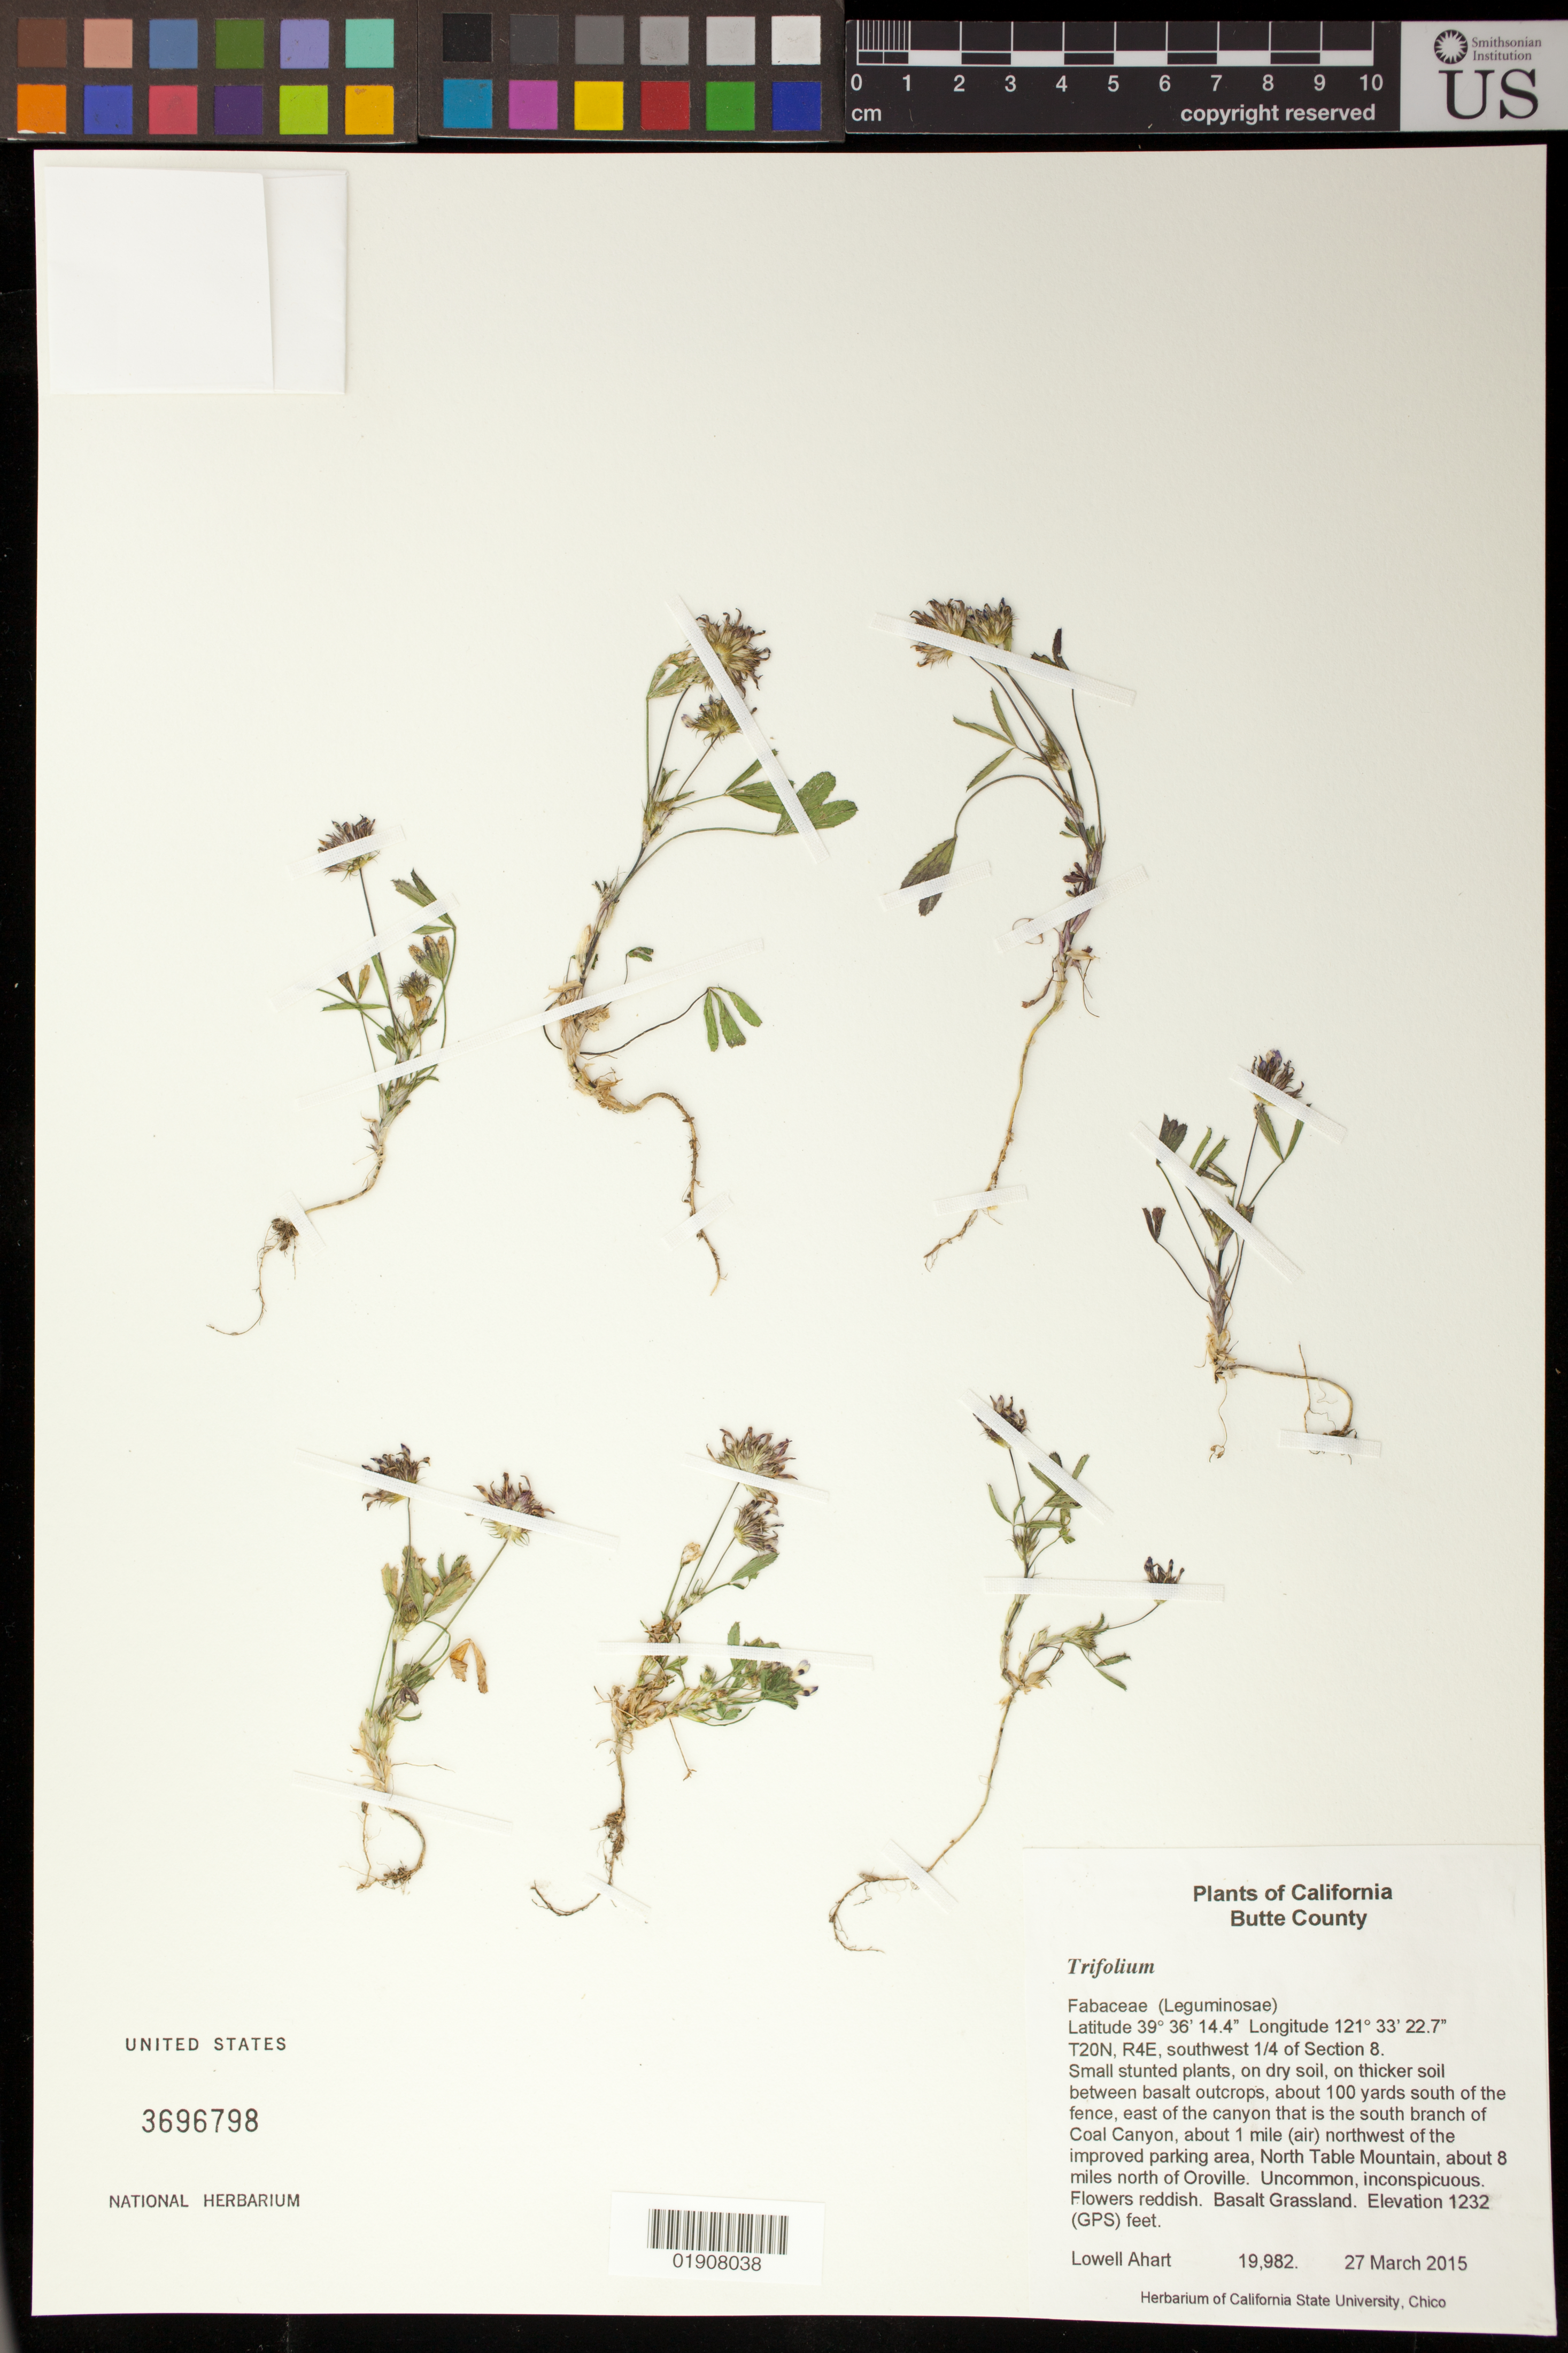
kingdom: Plantae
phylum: Tracheophyta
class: Magnoliopsida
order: Fabales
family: Fabaceae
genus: Trifolium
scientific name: Trifolium sp.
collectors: L. Ahart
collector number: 19982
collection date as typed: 27 Mar 2015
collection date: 2015-03-27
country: United States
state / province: California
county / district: Butte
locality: Between basalt outcrops, about 100 yards south of the fence, east of the canyon that is the south branch of Coal Canyon, about 1 mile (air) northwest of the improved parking area, North Table Mountain, about 8 miles north of Oroville.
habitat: Basalt Grassland.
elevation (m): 376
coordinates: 39 36 14.4 N, 121 33 22.7 W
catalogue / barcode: US 3696798